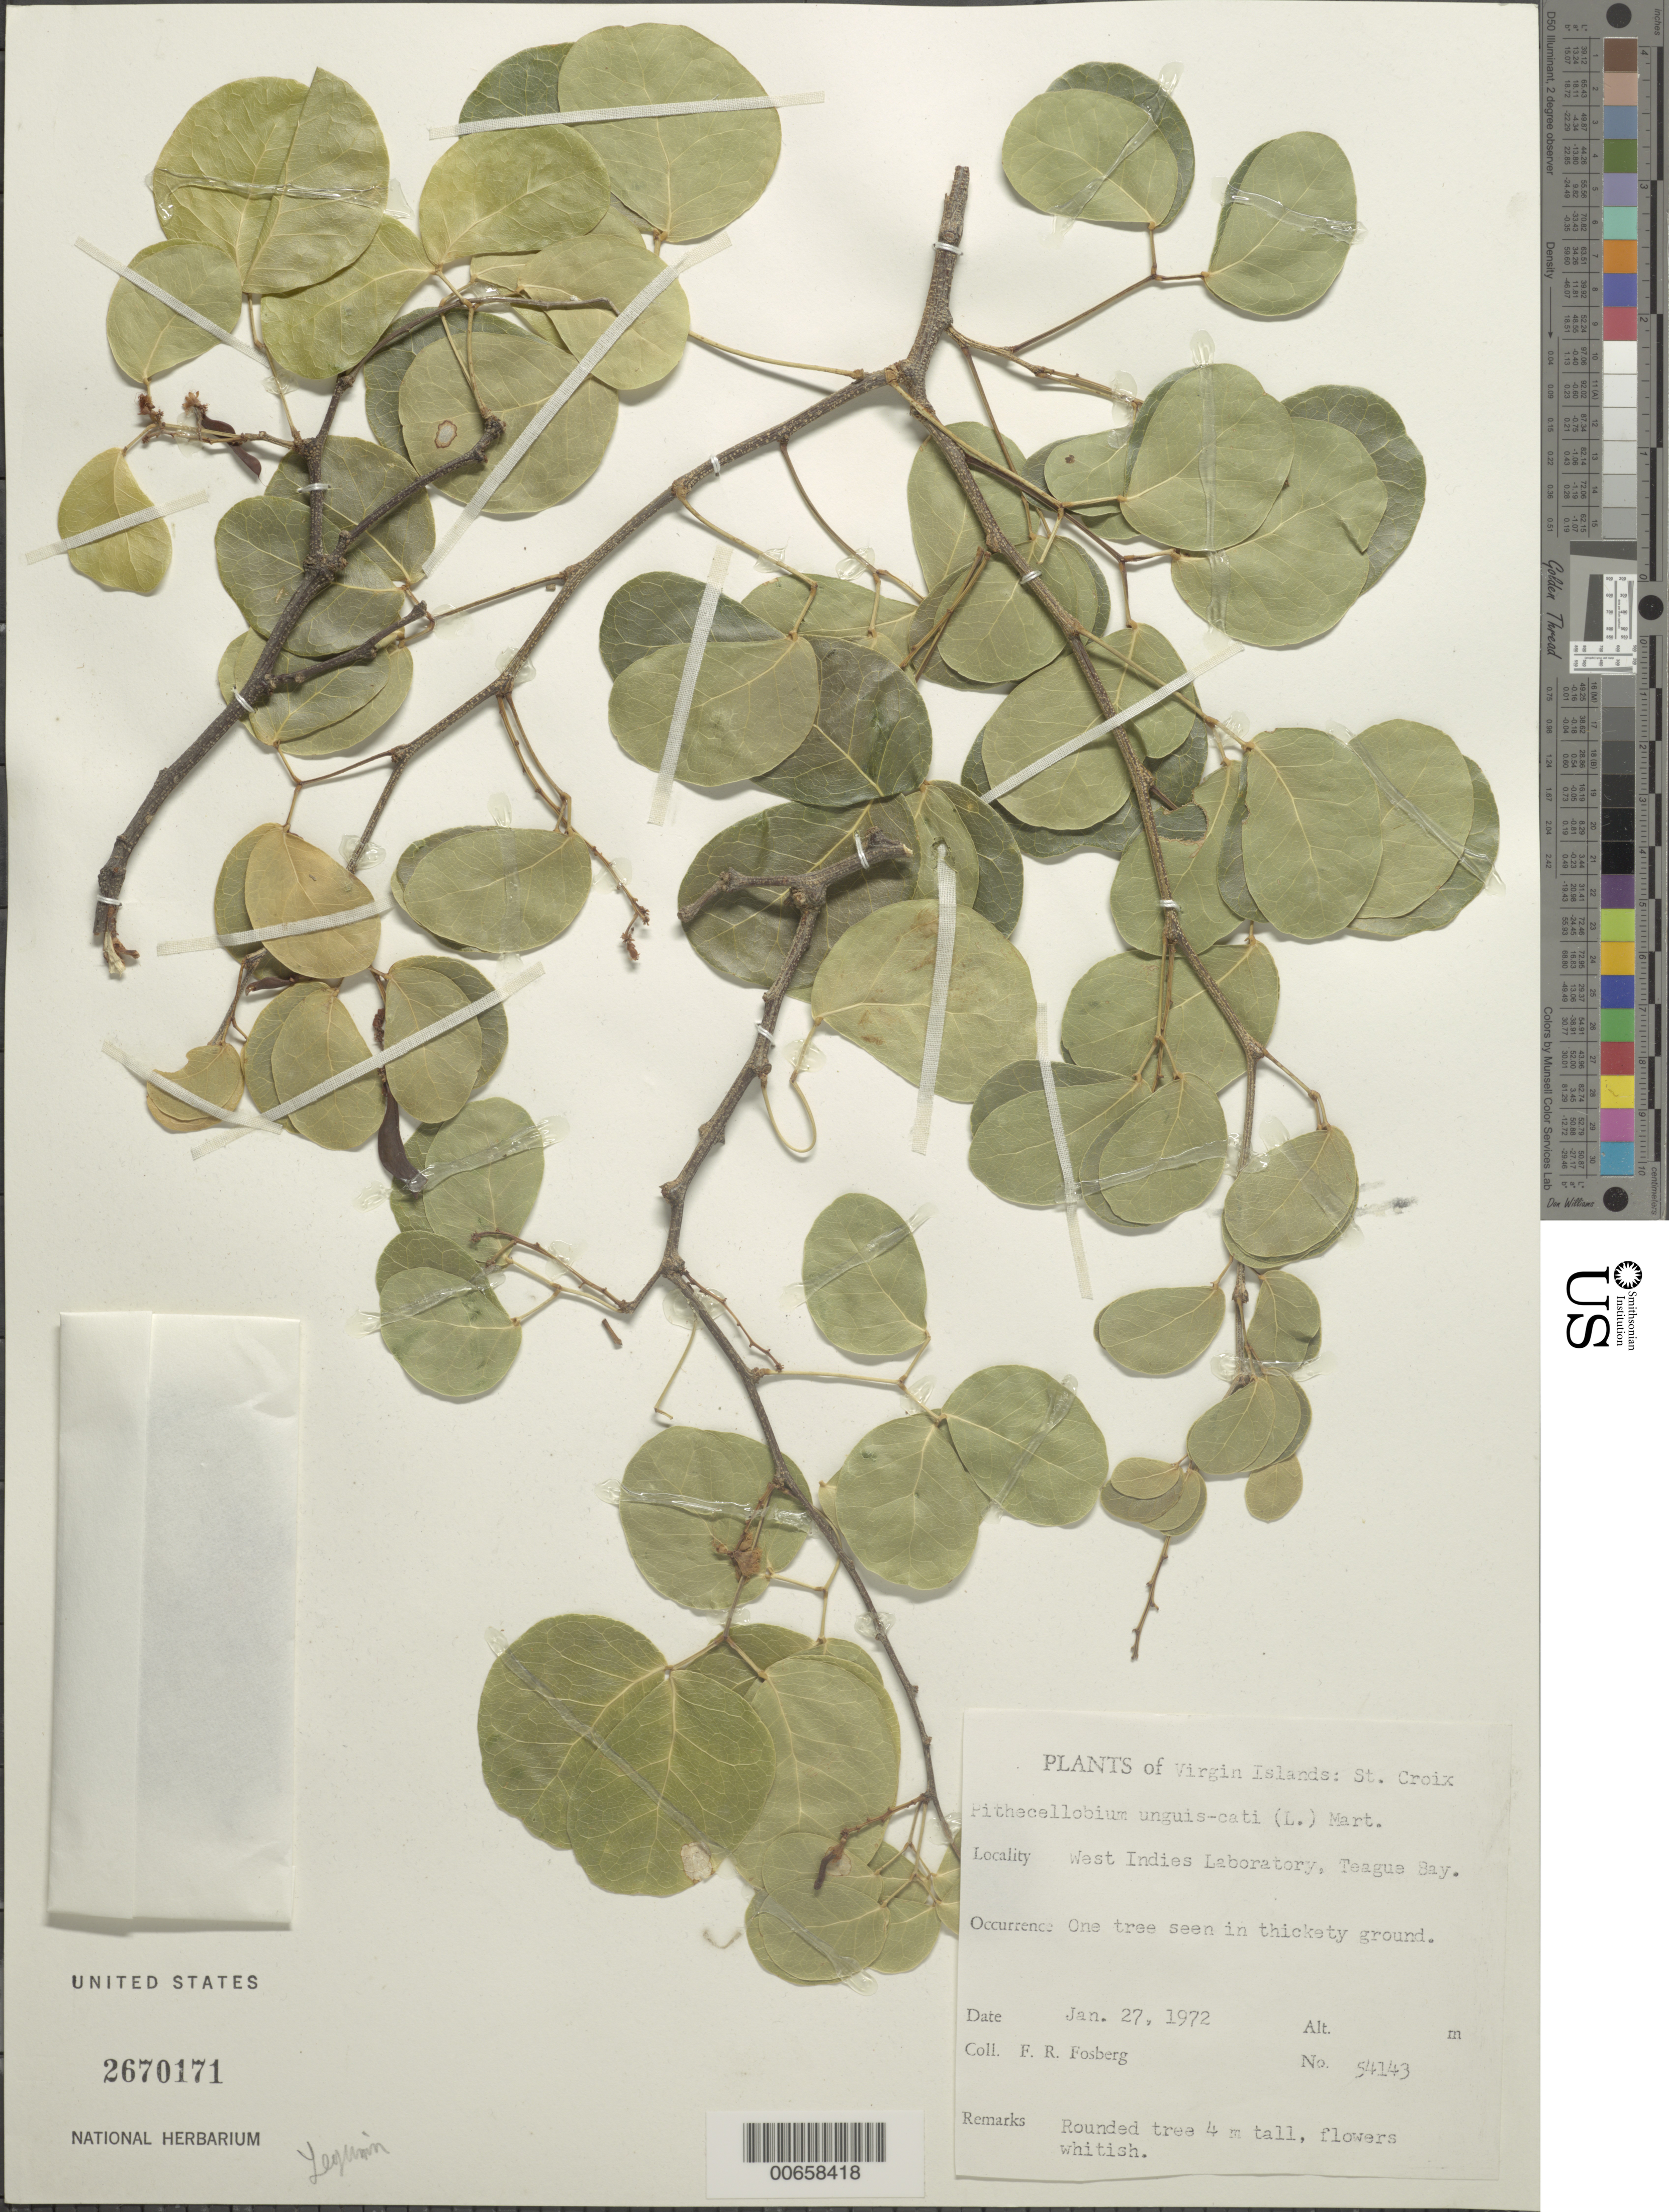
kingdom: Plantae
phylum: Tracheophyta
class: Magnoliopsida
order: Fabales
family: Fabaceae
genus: Pithecellobium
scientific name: Pithecellobium unguis-cati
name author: (L.) Benth.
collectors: F. R. Fosberg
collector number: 54143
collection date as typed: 27 Jan 1972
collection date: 1972-01-27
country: U.S. Virgin Islands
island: St. Croix Island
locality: Teague Bay, West Indies Laboratory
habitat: In thickety ground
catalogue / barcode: US 2670171